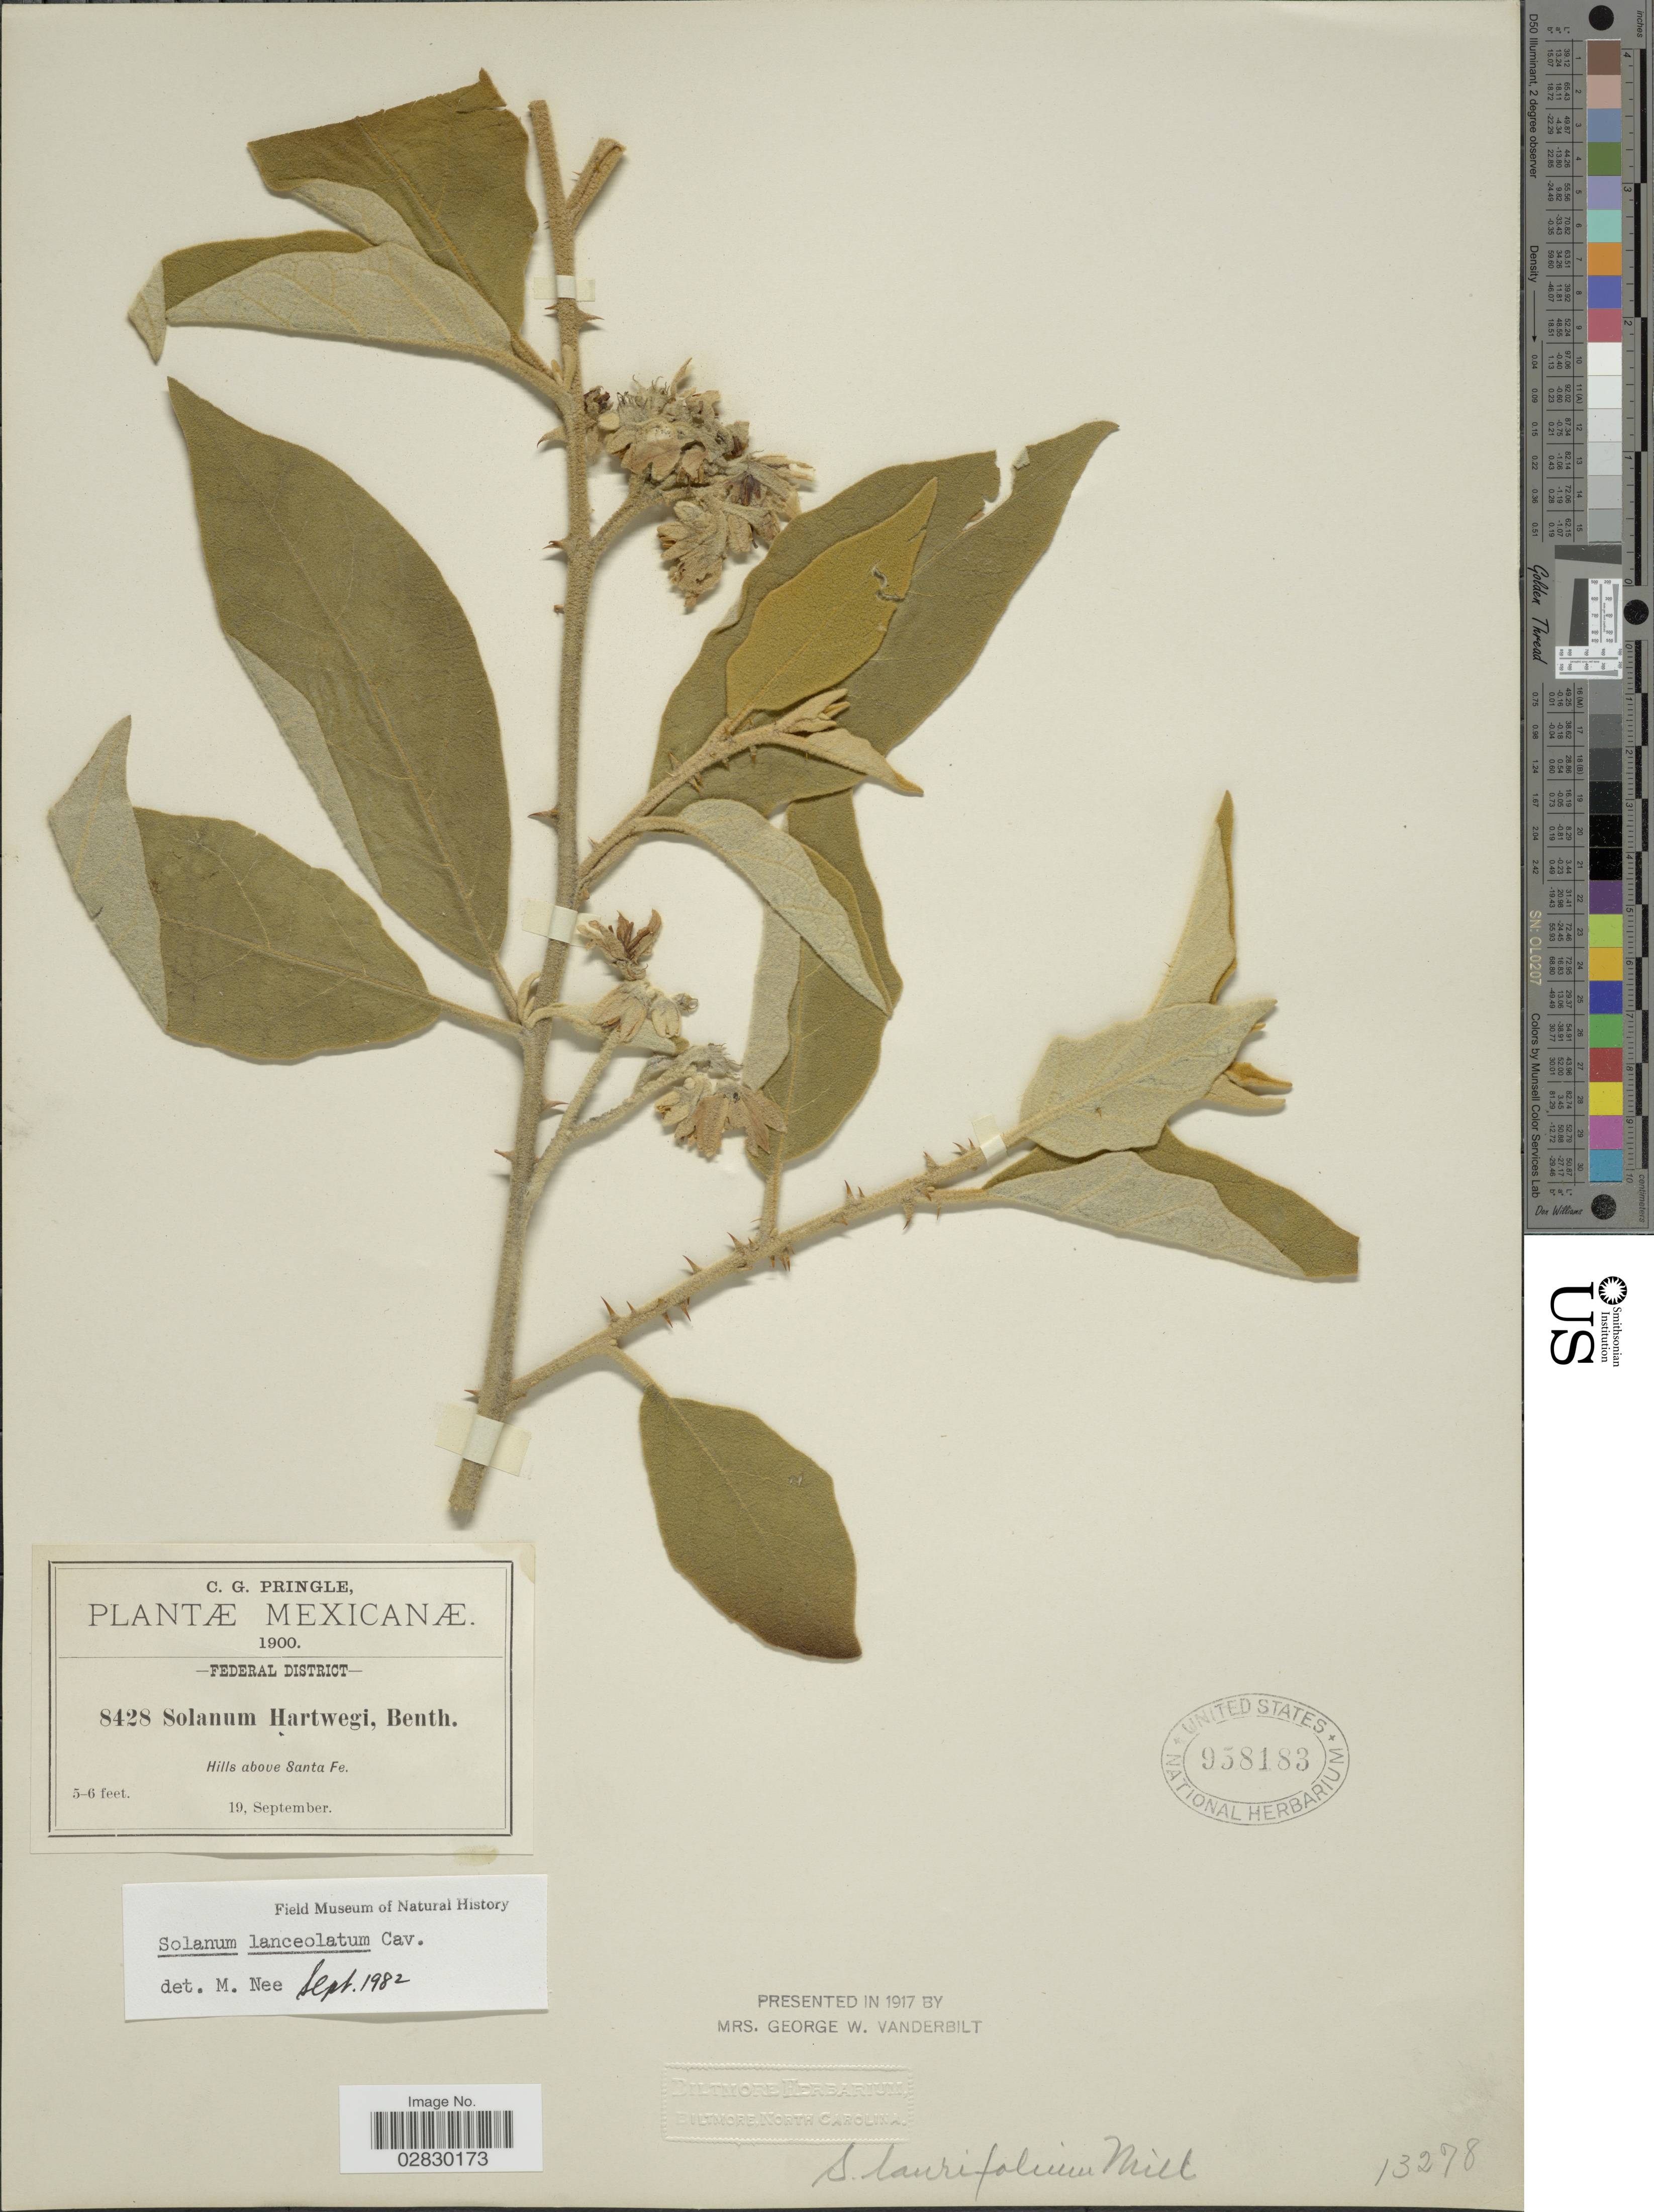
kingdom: Plantae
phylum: Tracheophyta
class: Magnoliopsida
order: Solanales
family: Solanaceae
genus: Solanum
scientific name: Solanum lanceolatum Berthault, nom. illeg.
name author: Berthault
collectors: C. G. Pringle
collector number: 8428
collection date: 1900-09-19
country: Mexico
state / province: Distrito Federal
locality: Federal District, Hills above Santa Fe.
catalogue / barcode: US 958183